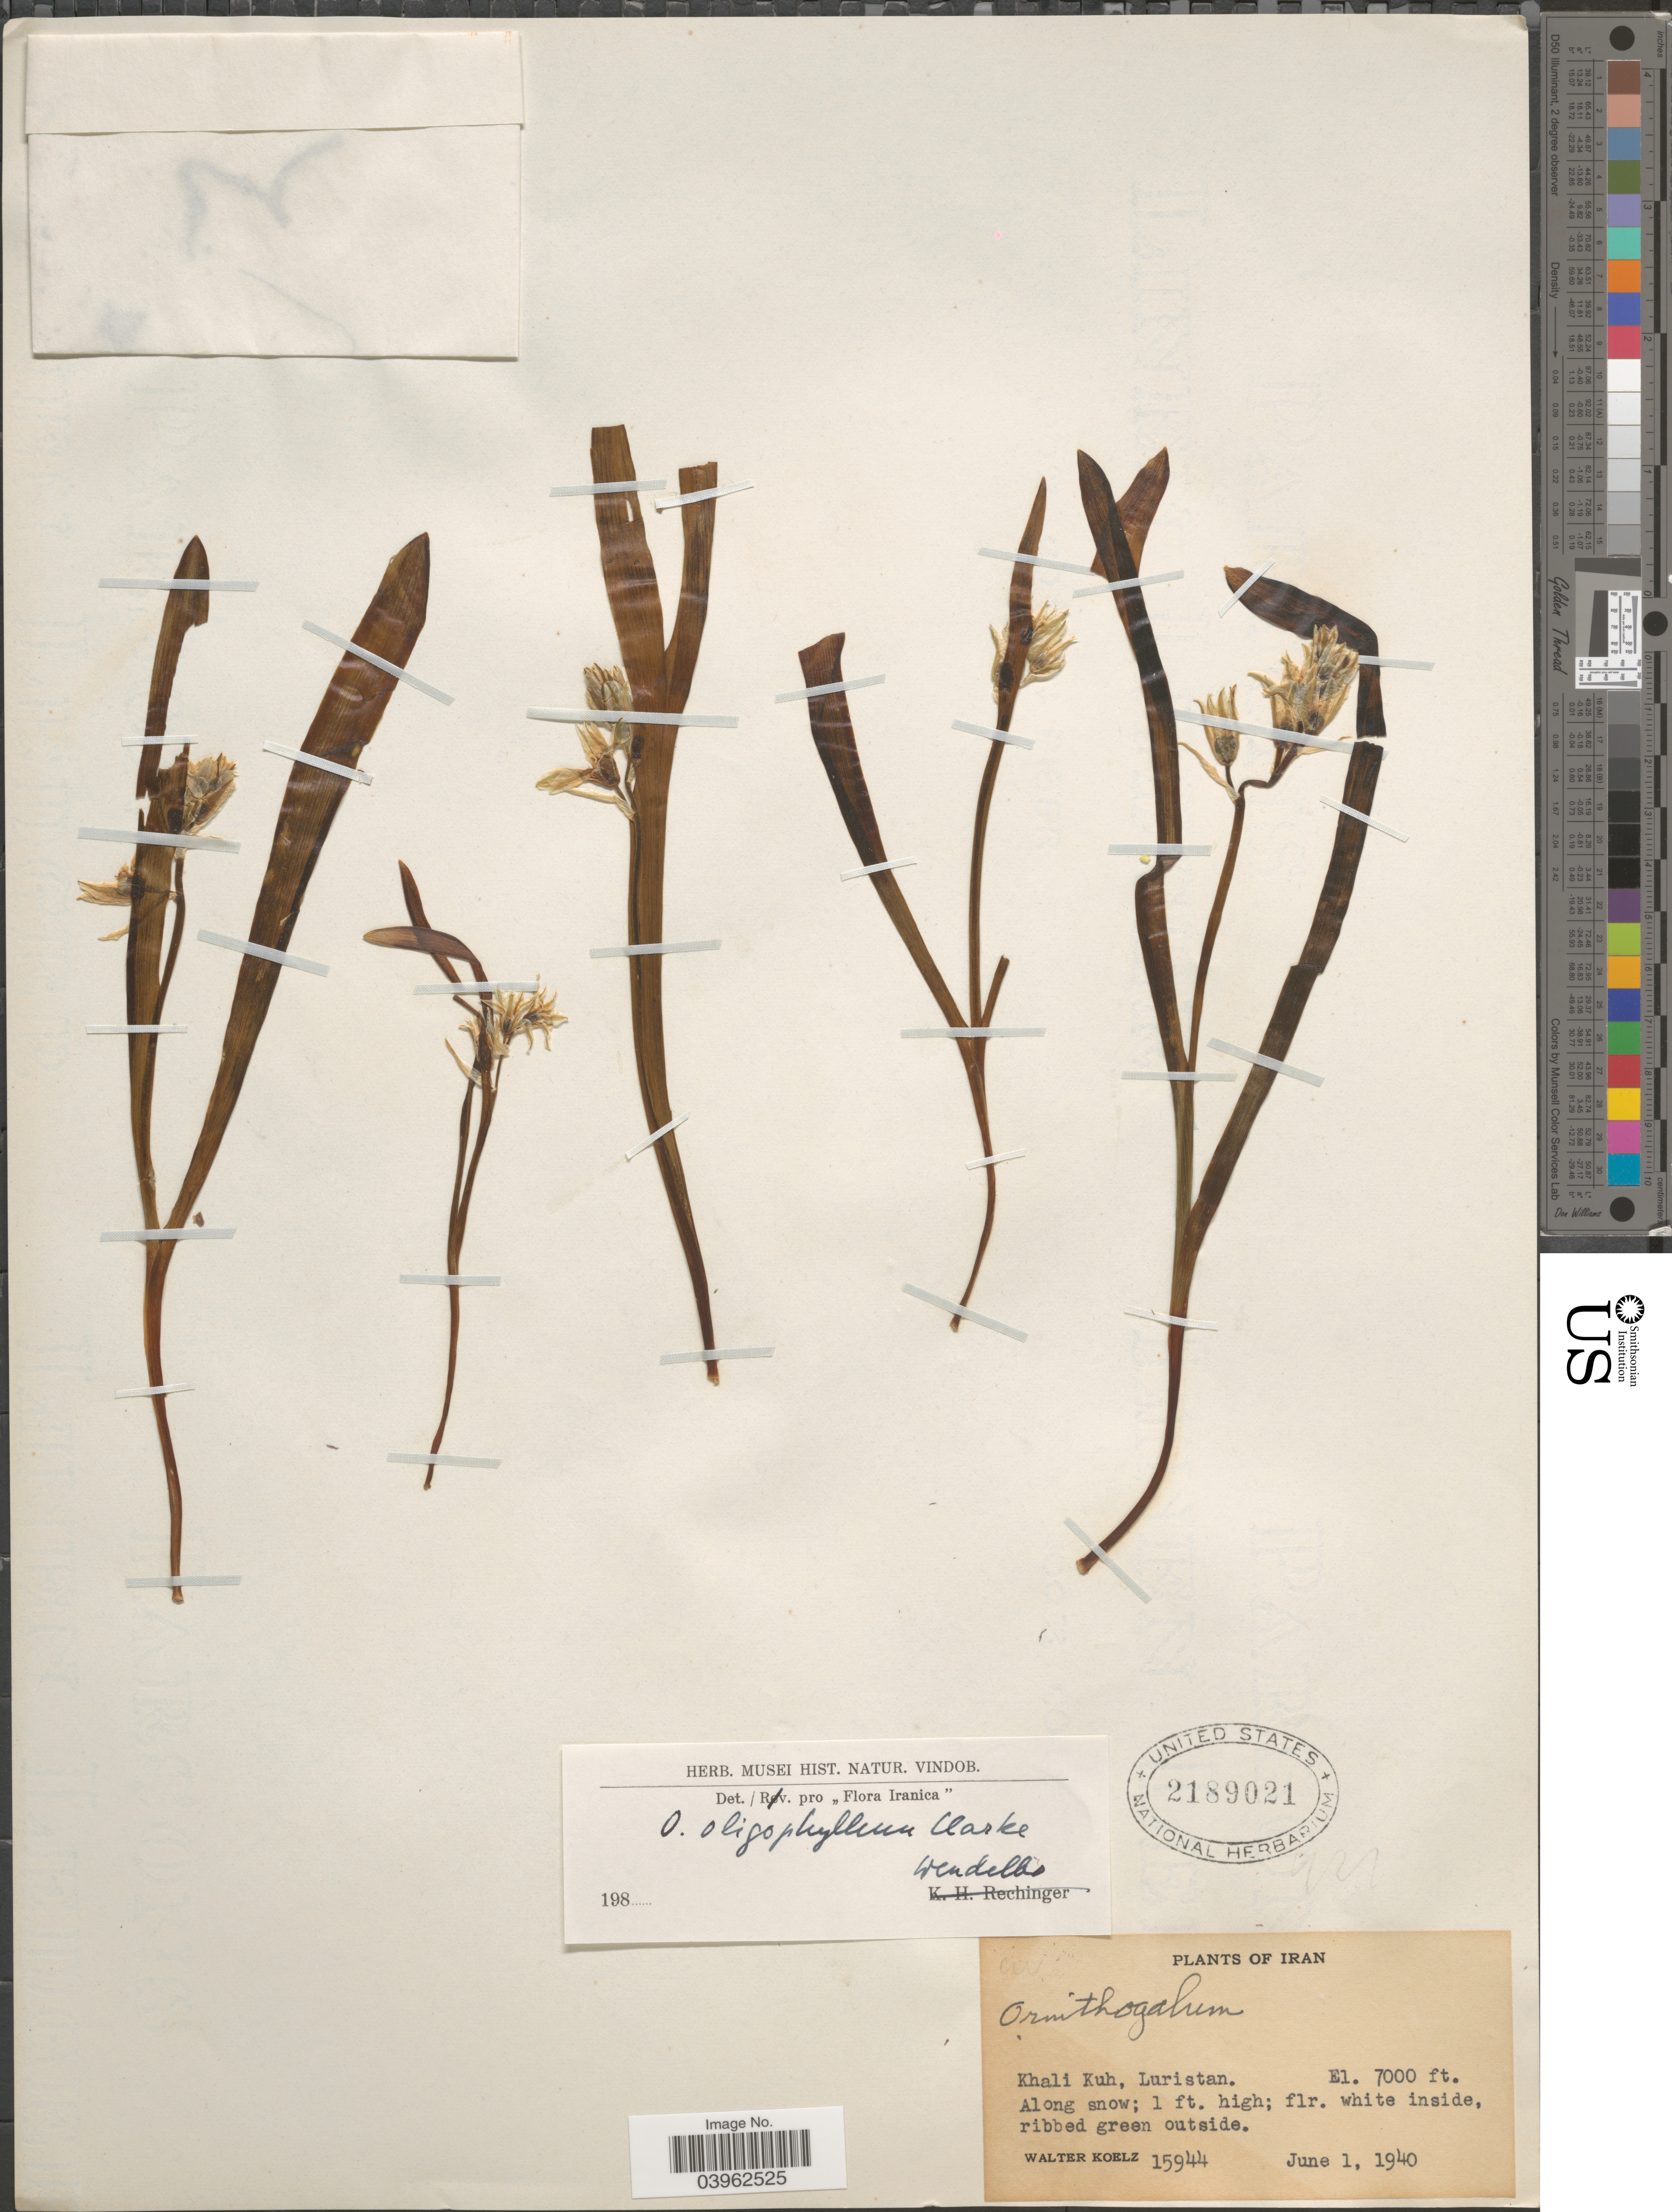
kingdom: Plantae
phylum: Tracheophyta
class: Liliopsida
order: Asparagales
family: Asparagaceae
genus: Ornithogalum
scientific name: Ornithogalum oligophyllum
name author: E.D. Clarke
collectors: W. N. Koelz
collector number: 15944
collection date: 1940-06-01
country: Iran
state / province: Lorestan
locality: Khali Kuh, Luristan.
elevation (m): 2134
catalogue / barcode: US 2189021